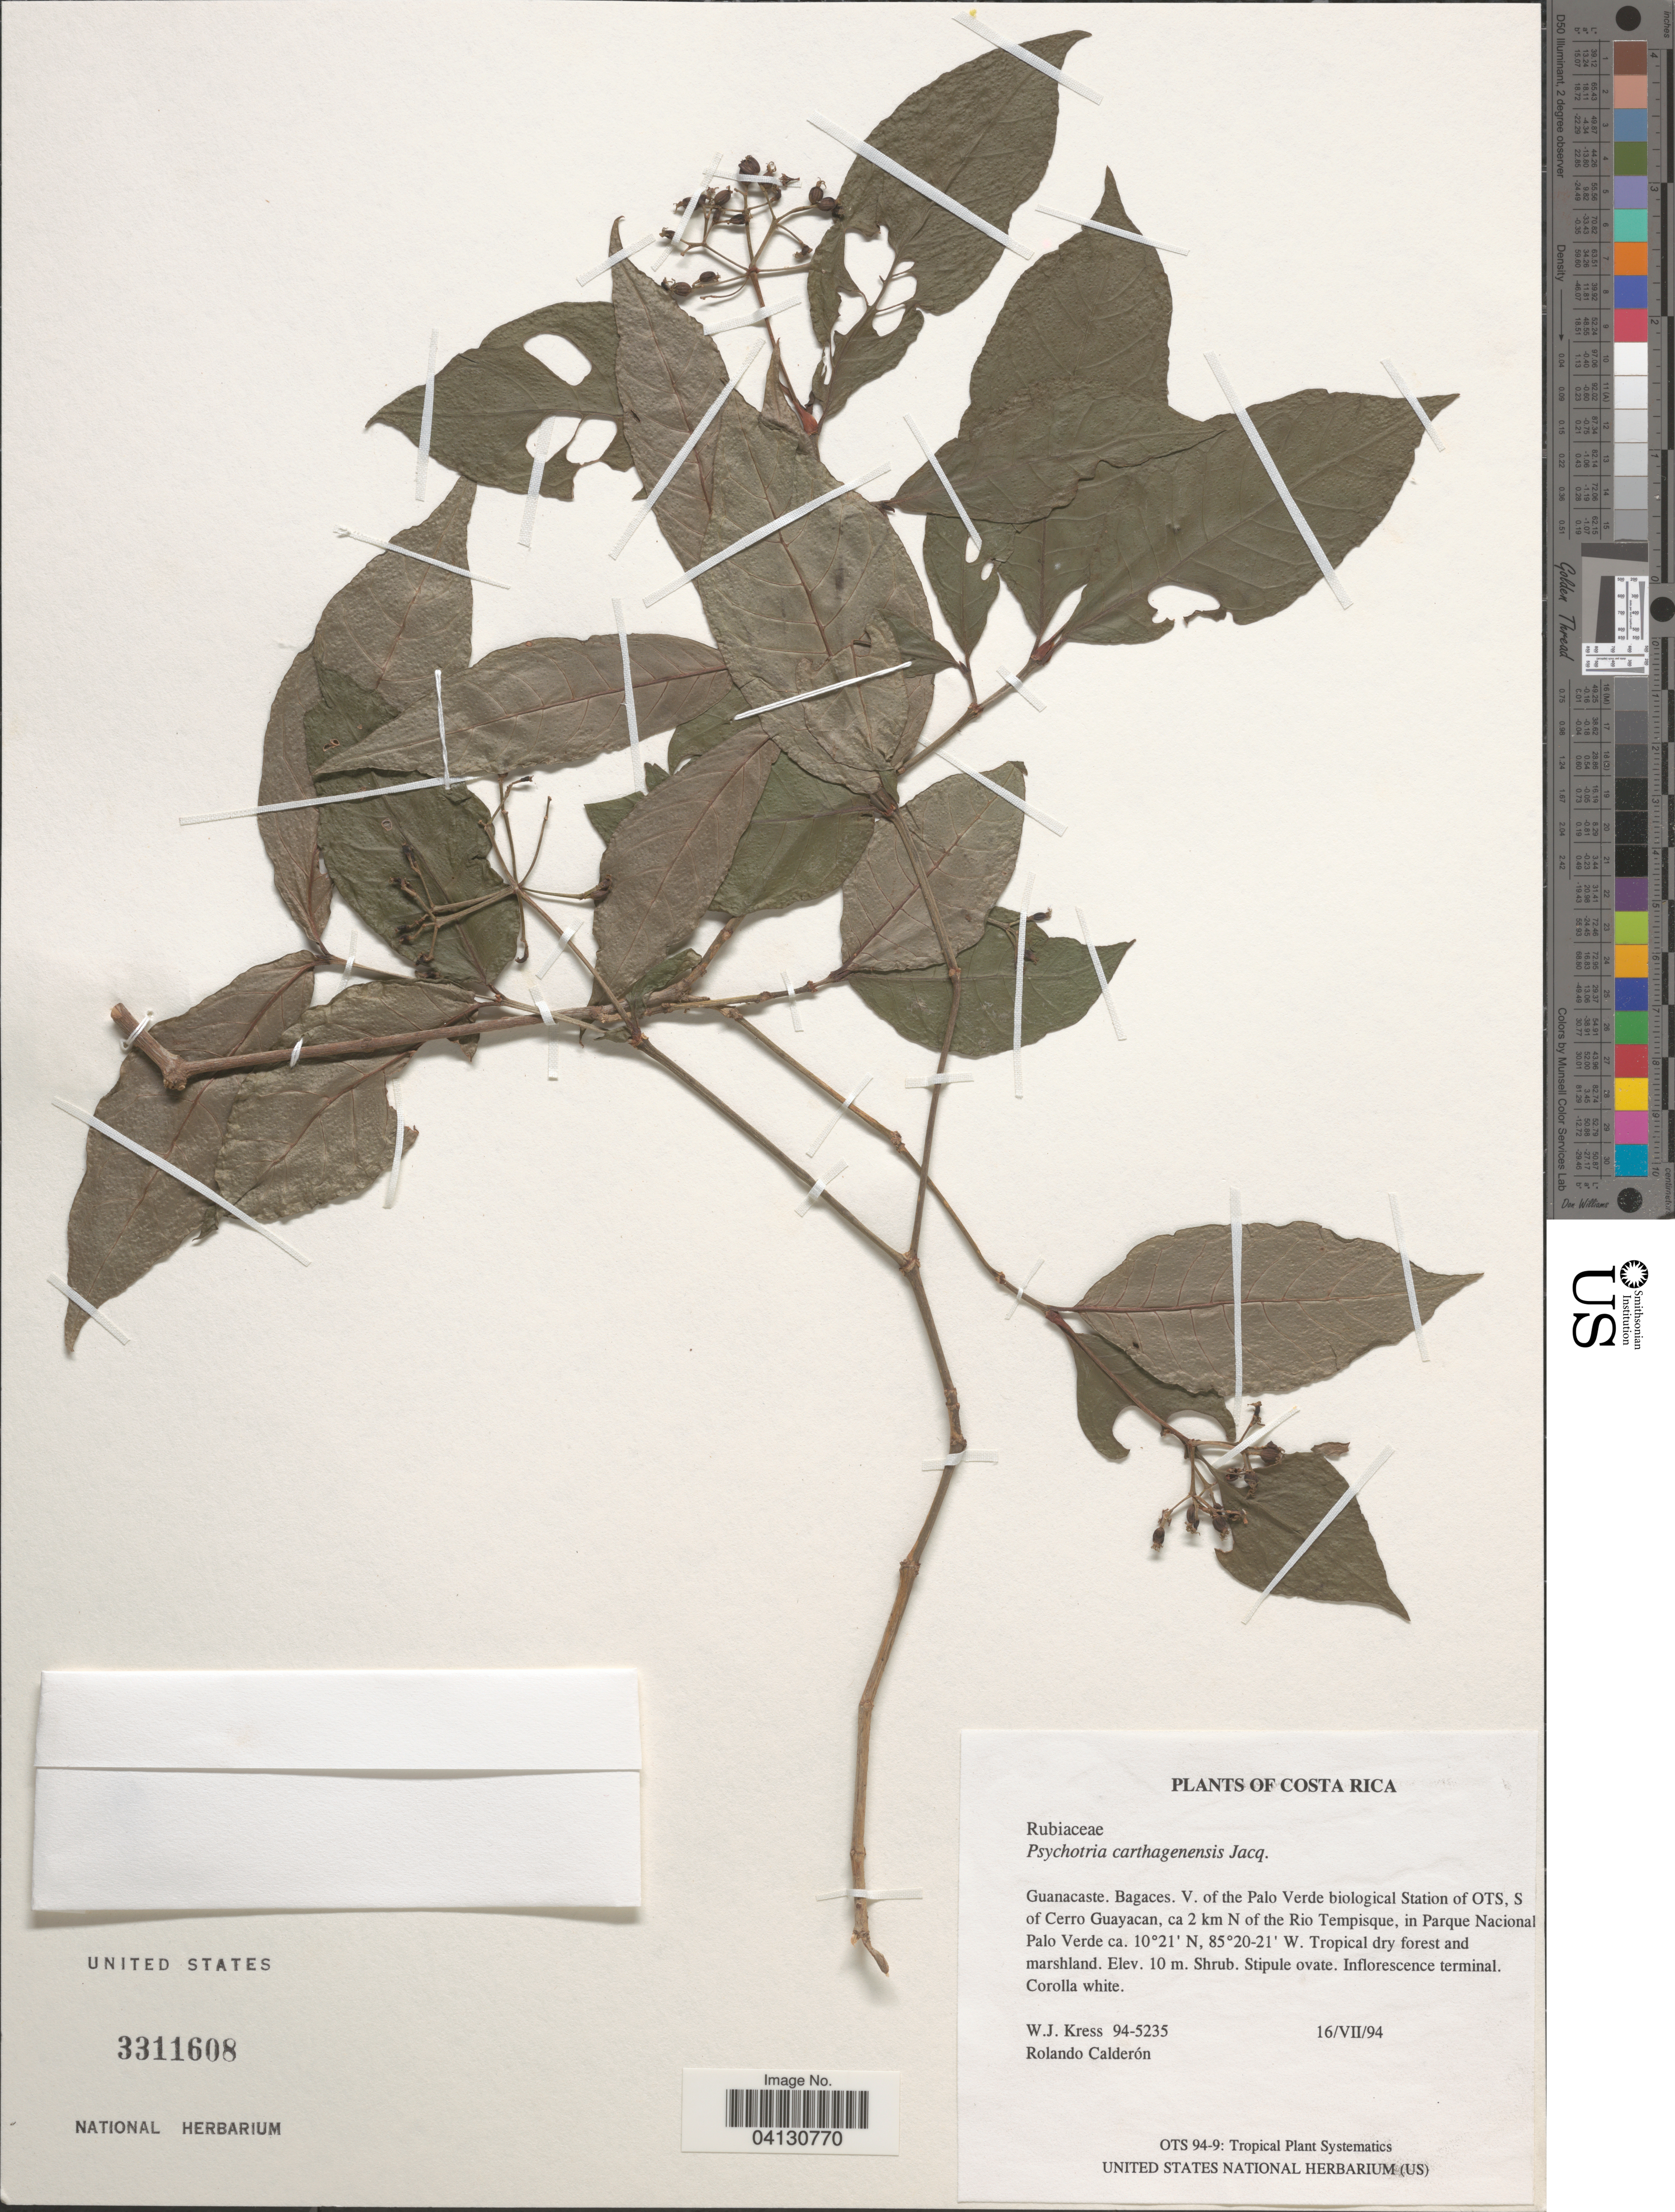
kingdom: Plantae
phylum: Tracheophyta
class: Magnoliopsida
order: Gentianales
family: Rubiaceae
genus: Psychotria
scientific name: Psychotria carthagenensis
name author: Jacq.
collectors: W. J. Kress & R. Calderón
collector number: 94-5235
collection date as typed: Transcribed d/m/y: 16/7/94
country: Costa Rica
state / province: Guanacaste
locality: Bagaces. V. of the Palo Verde biological Station of OTS, S of Cerro Guayacan, ca 2 km N of the Rio Tempisque, in Parque Nacional Palo Verde.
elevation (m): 10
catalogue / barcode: US 3311608